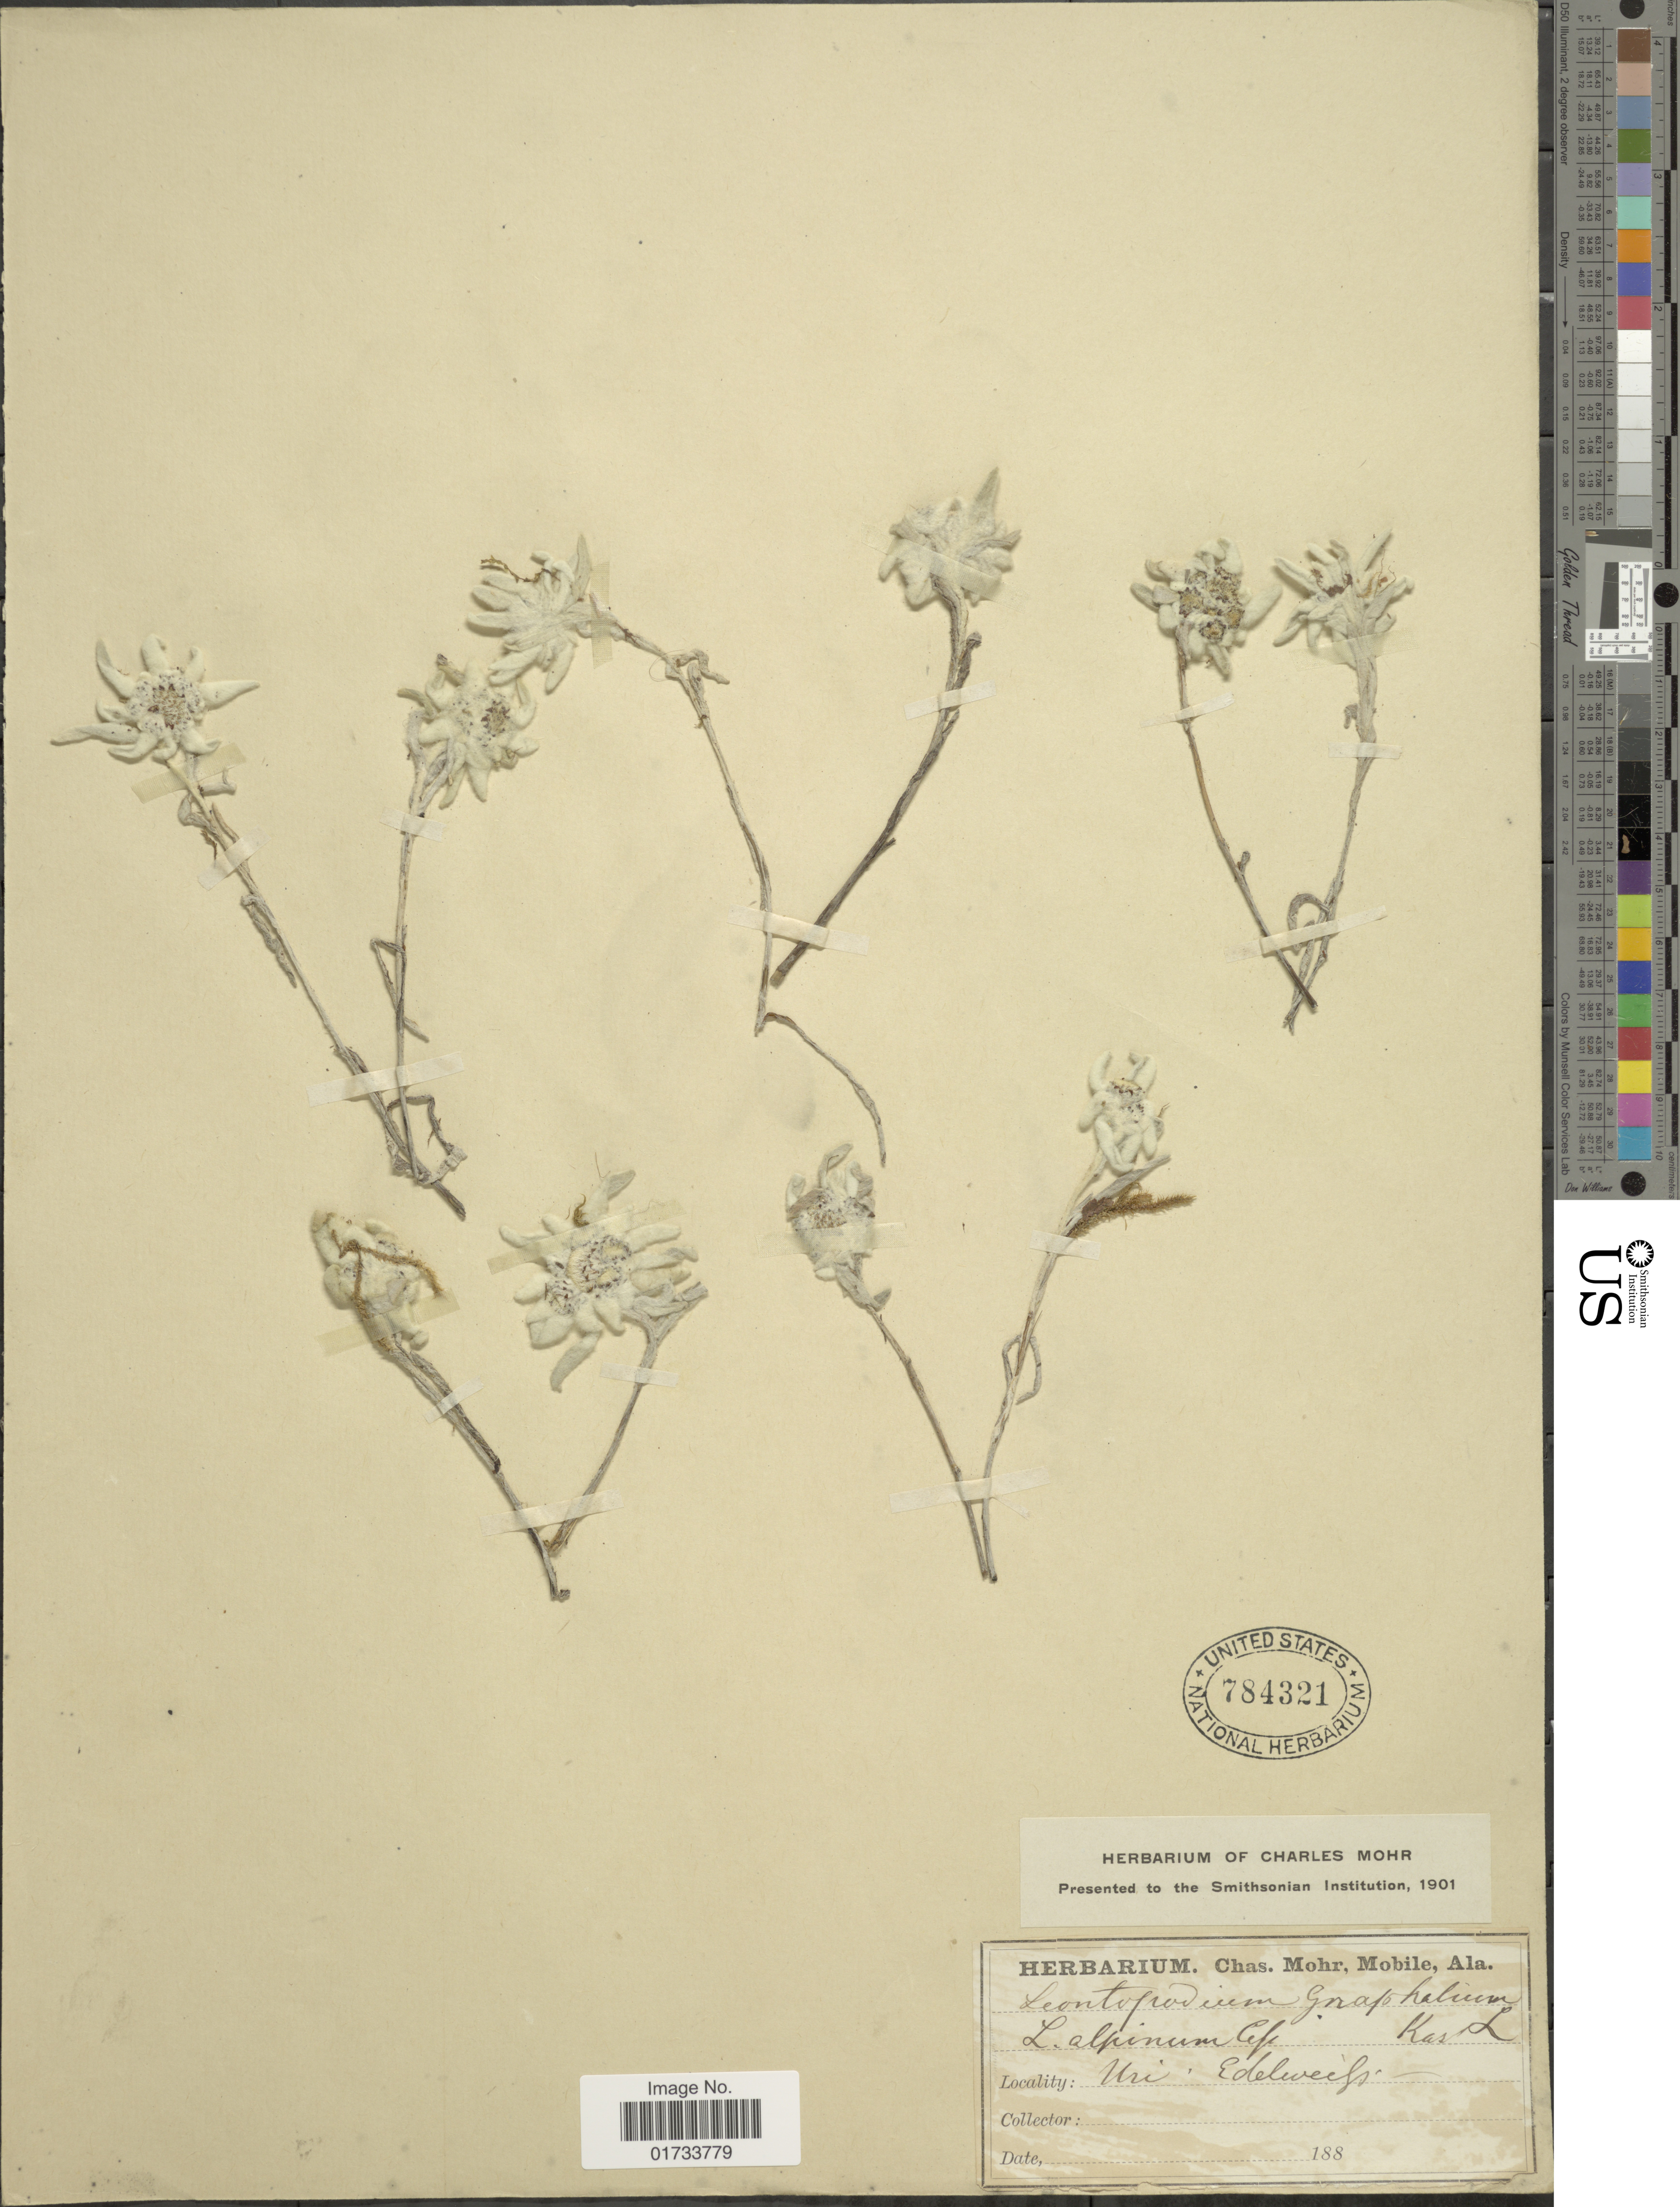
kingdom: Plantae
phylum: Tracheophyta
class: Magnoliopsida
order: Asterales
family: Asteraceae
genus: Leontopodium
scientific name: Leontopodium alpinum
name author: Cass.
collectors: ex herb. Charles Mohr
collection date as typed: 188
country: Switzerland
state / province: Uri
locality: Uri, Edelweiss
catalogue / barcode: US 784321